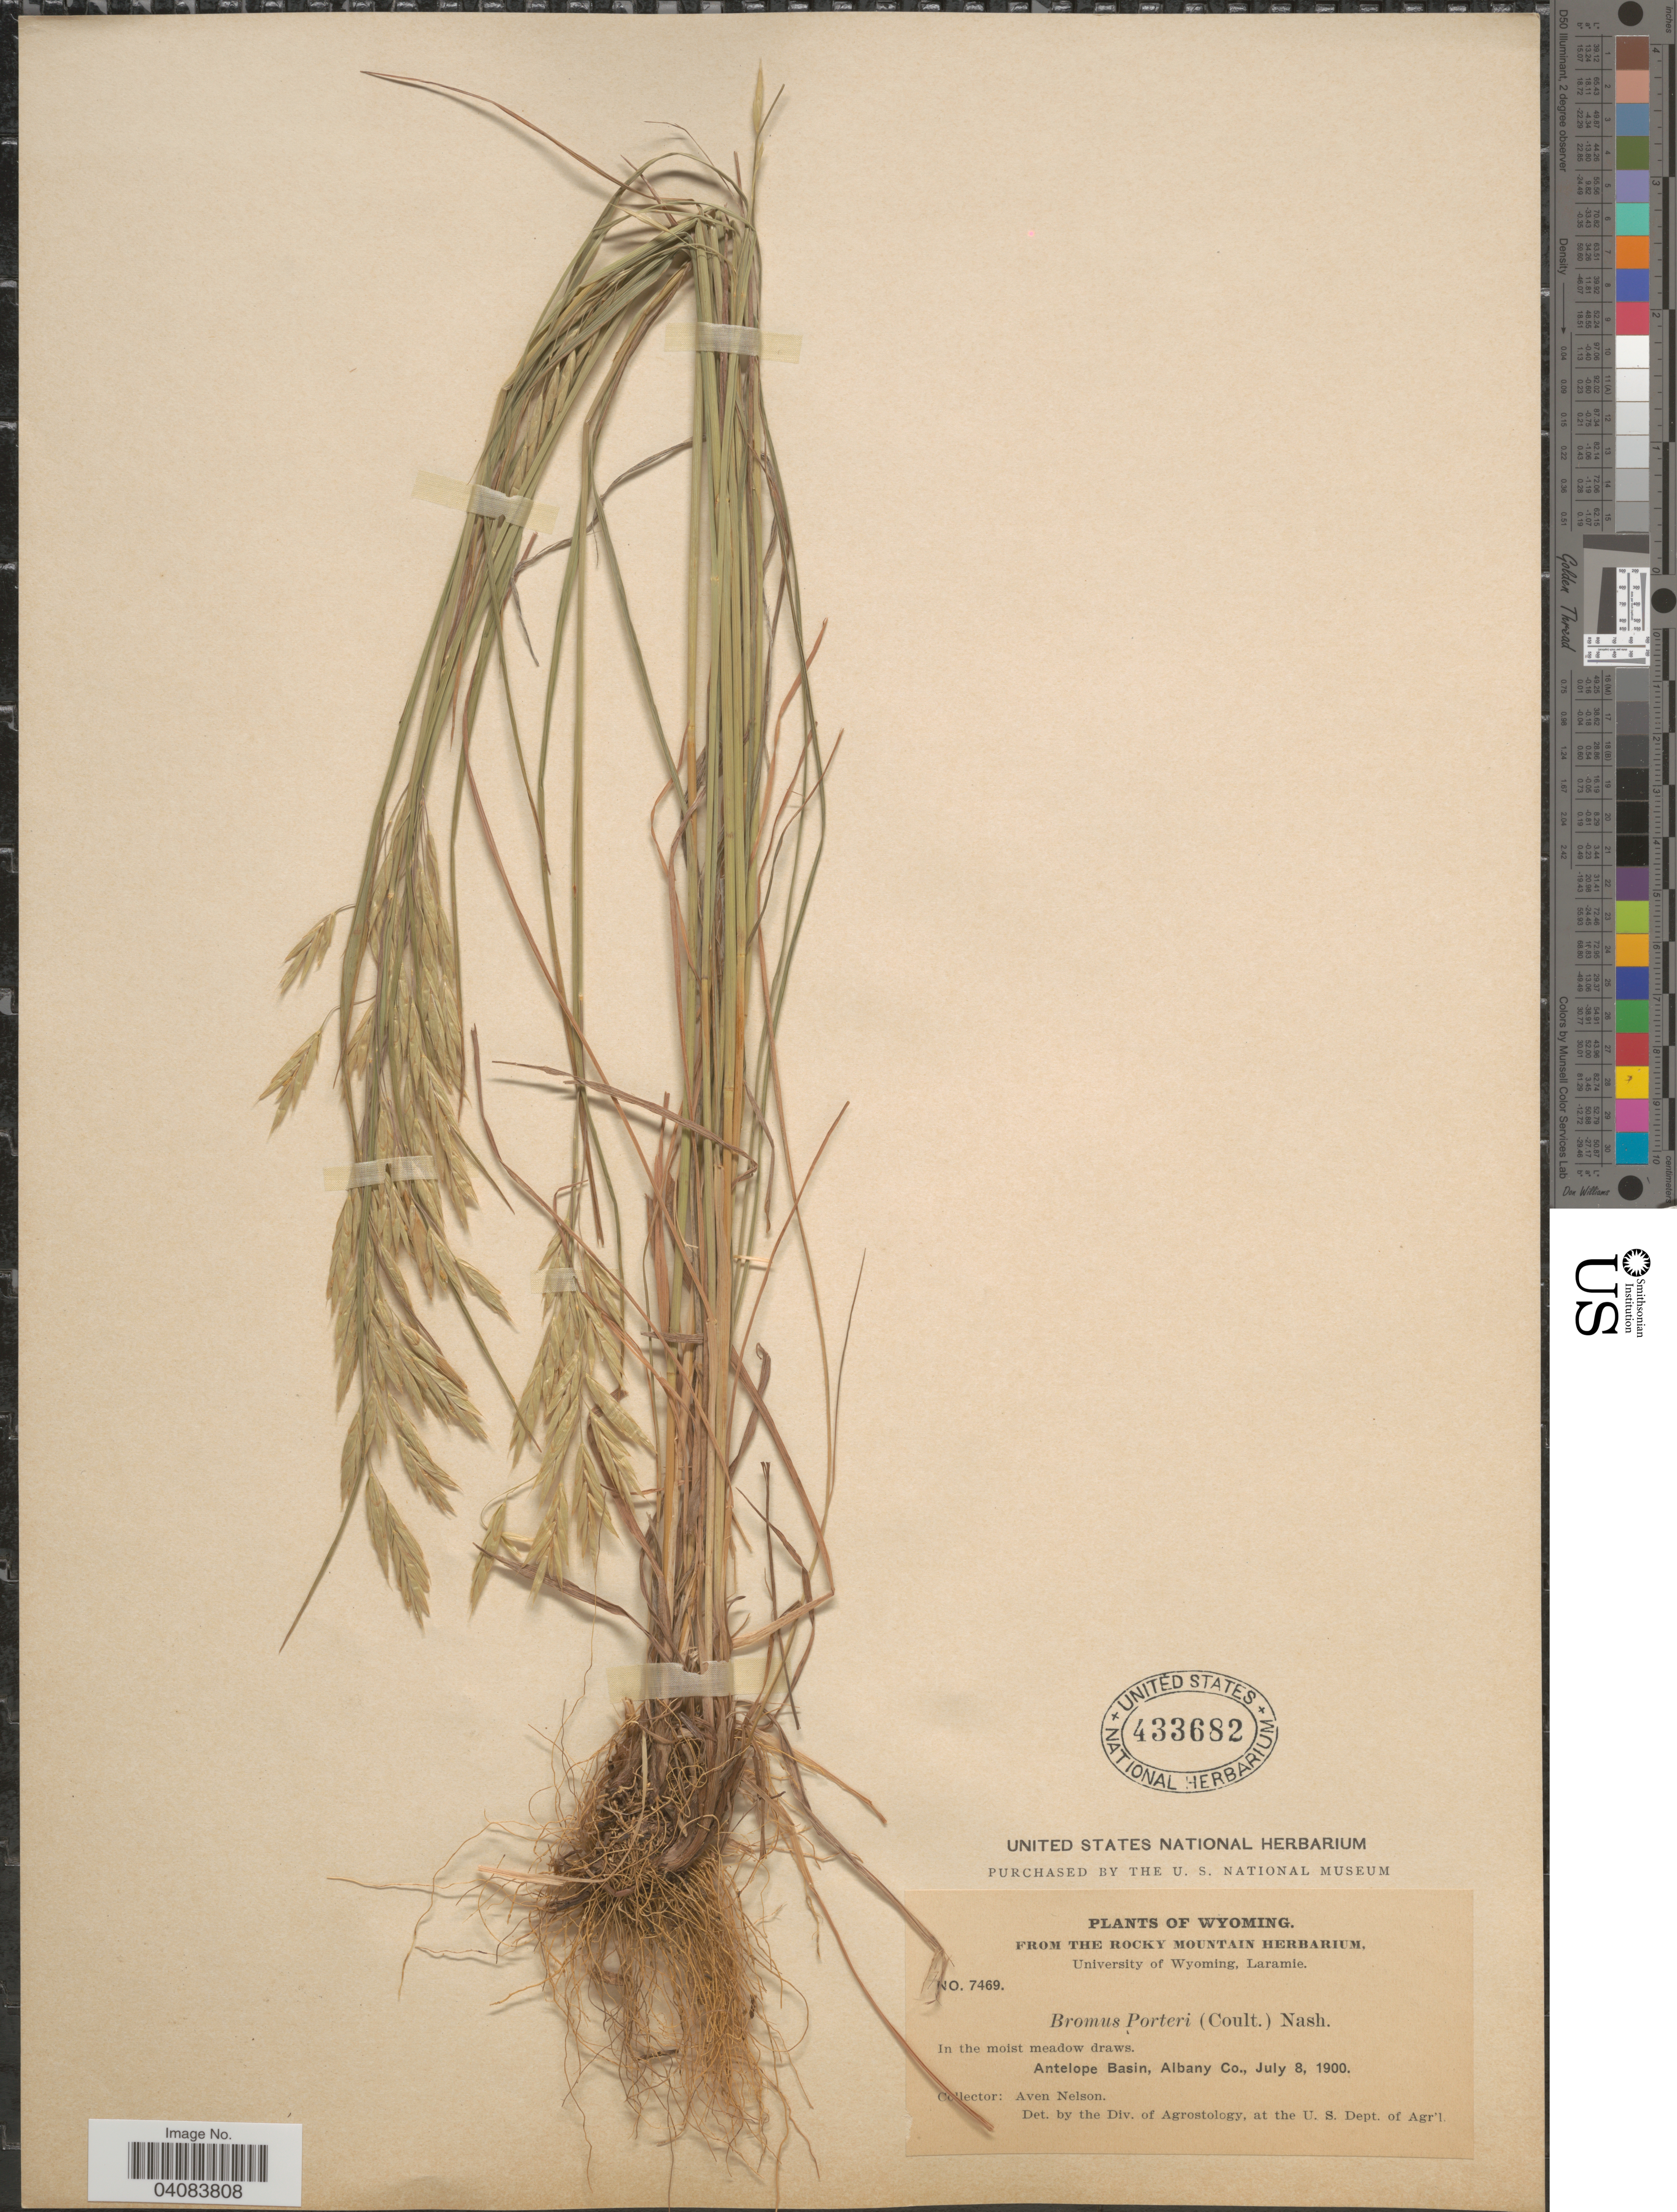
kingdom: Plantae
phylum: Tracheophyta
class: Liliopsida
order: Poales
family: Poaceae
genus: Bromus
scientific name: Bromus porteri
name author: (J.M. Coult.) Nash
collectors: A. Nelson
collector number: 7469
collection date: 1900-07-08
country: United States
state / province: Wyoming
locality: In the moist meadow draws. Antelope Basin, Albany Co.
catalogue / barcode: US 433682